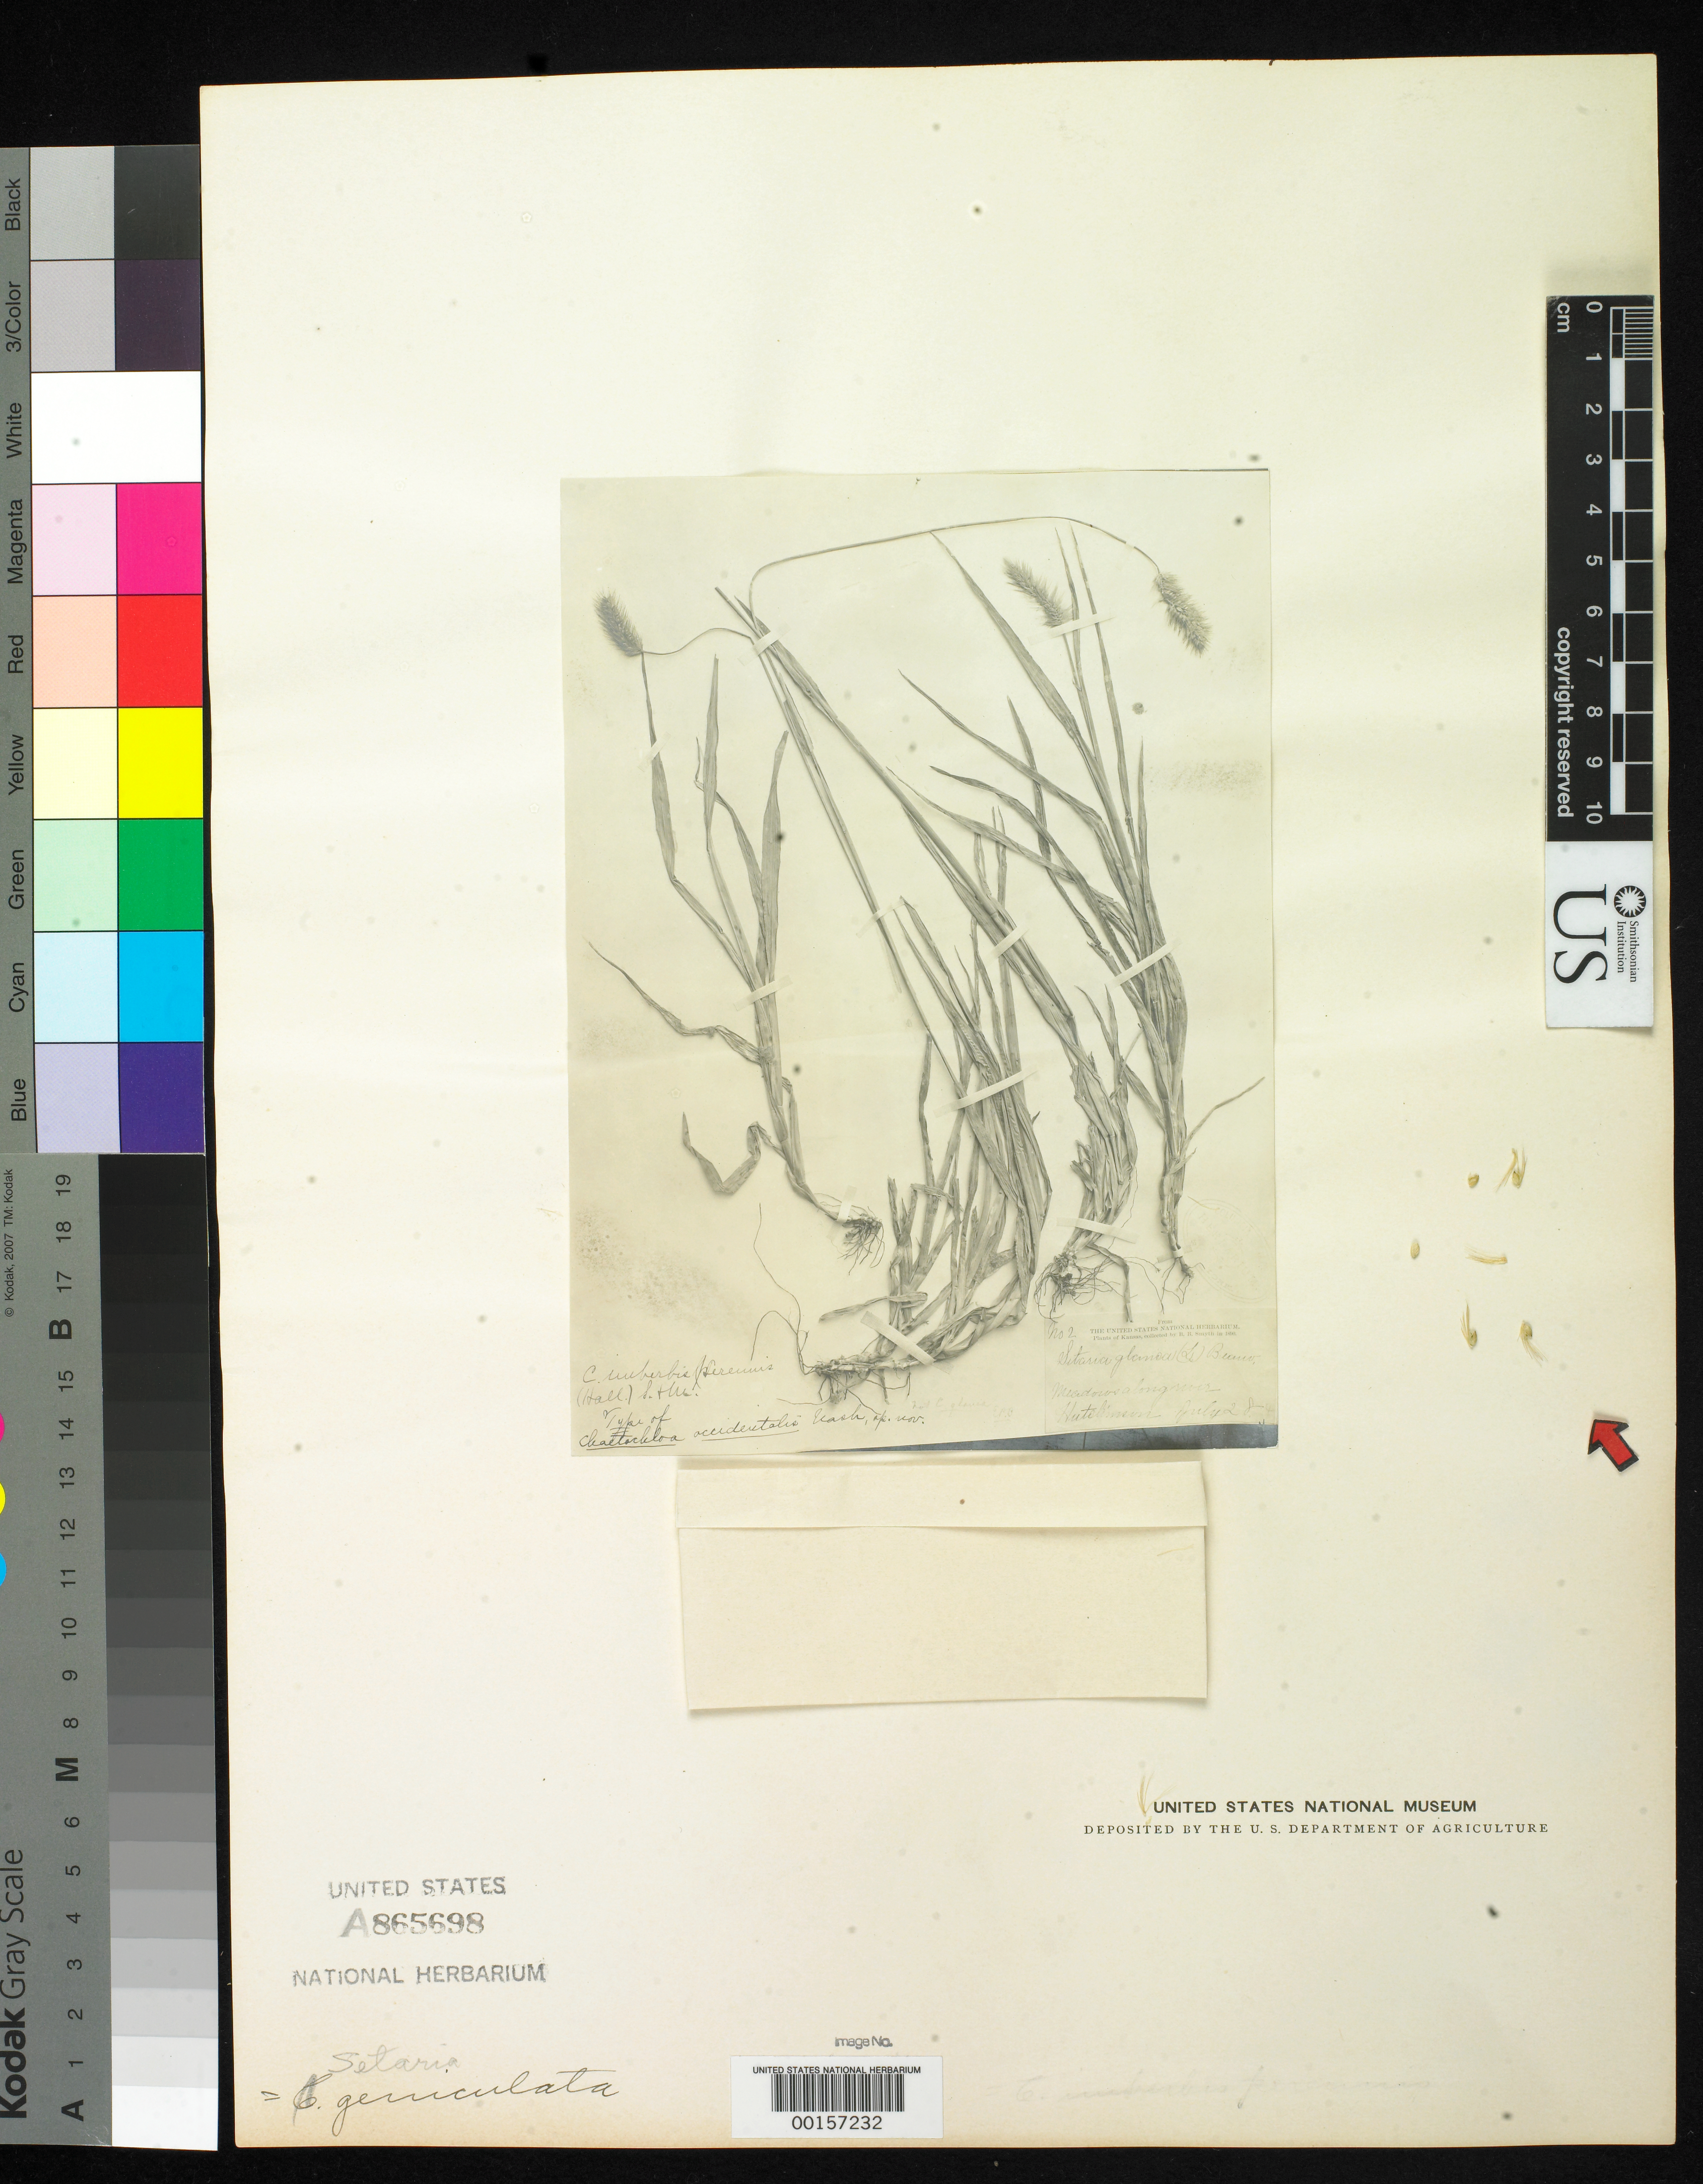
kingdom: Plantae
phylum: Tracheophyta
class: Liliopsida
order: Poales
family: Poaceae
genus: Setaria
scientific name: Setaria perennis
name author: ex Smyth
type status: Type Collection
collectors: B. Smyth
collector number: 2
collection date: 1890-07-28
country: United States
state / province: Kansas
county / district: Reno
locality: Hutchinson.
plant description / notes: Fragmentary material of type specimen ex herb. NYGB. Contains infl. fragment and photo of plant.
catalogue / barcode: US 865698A